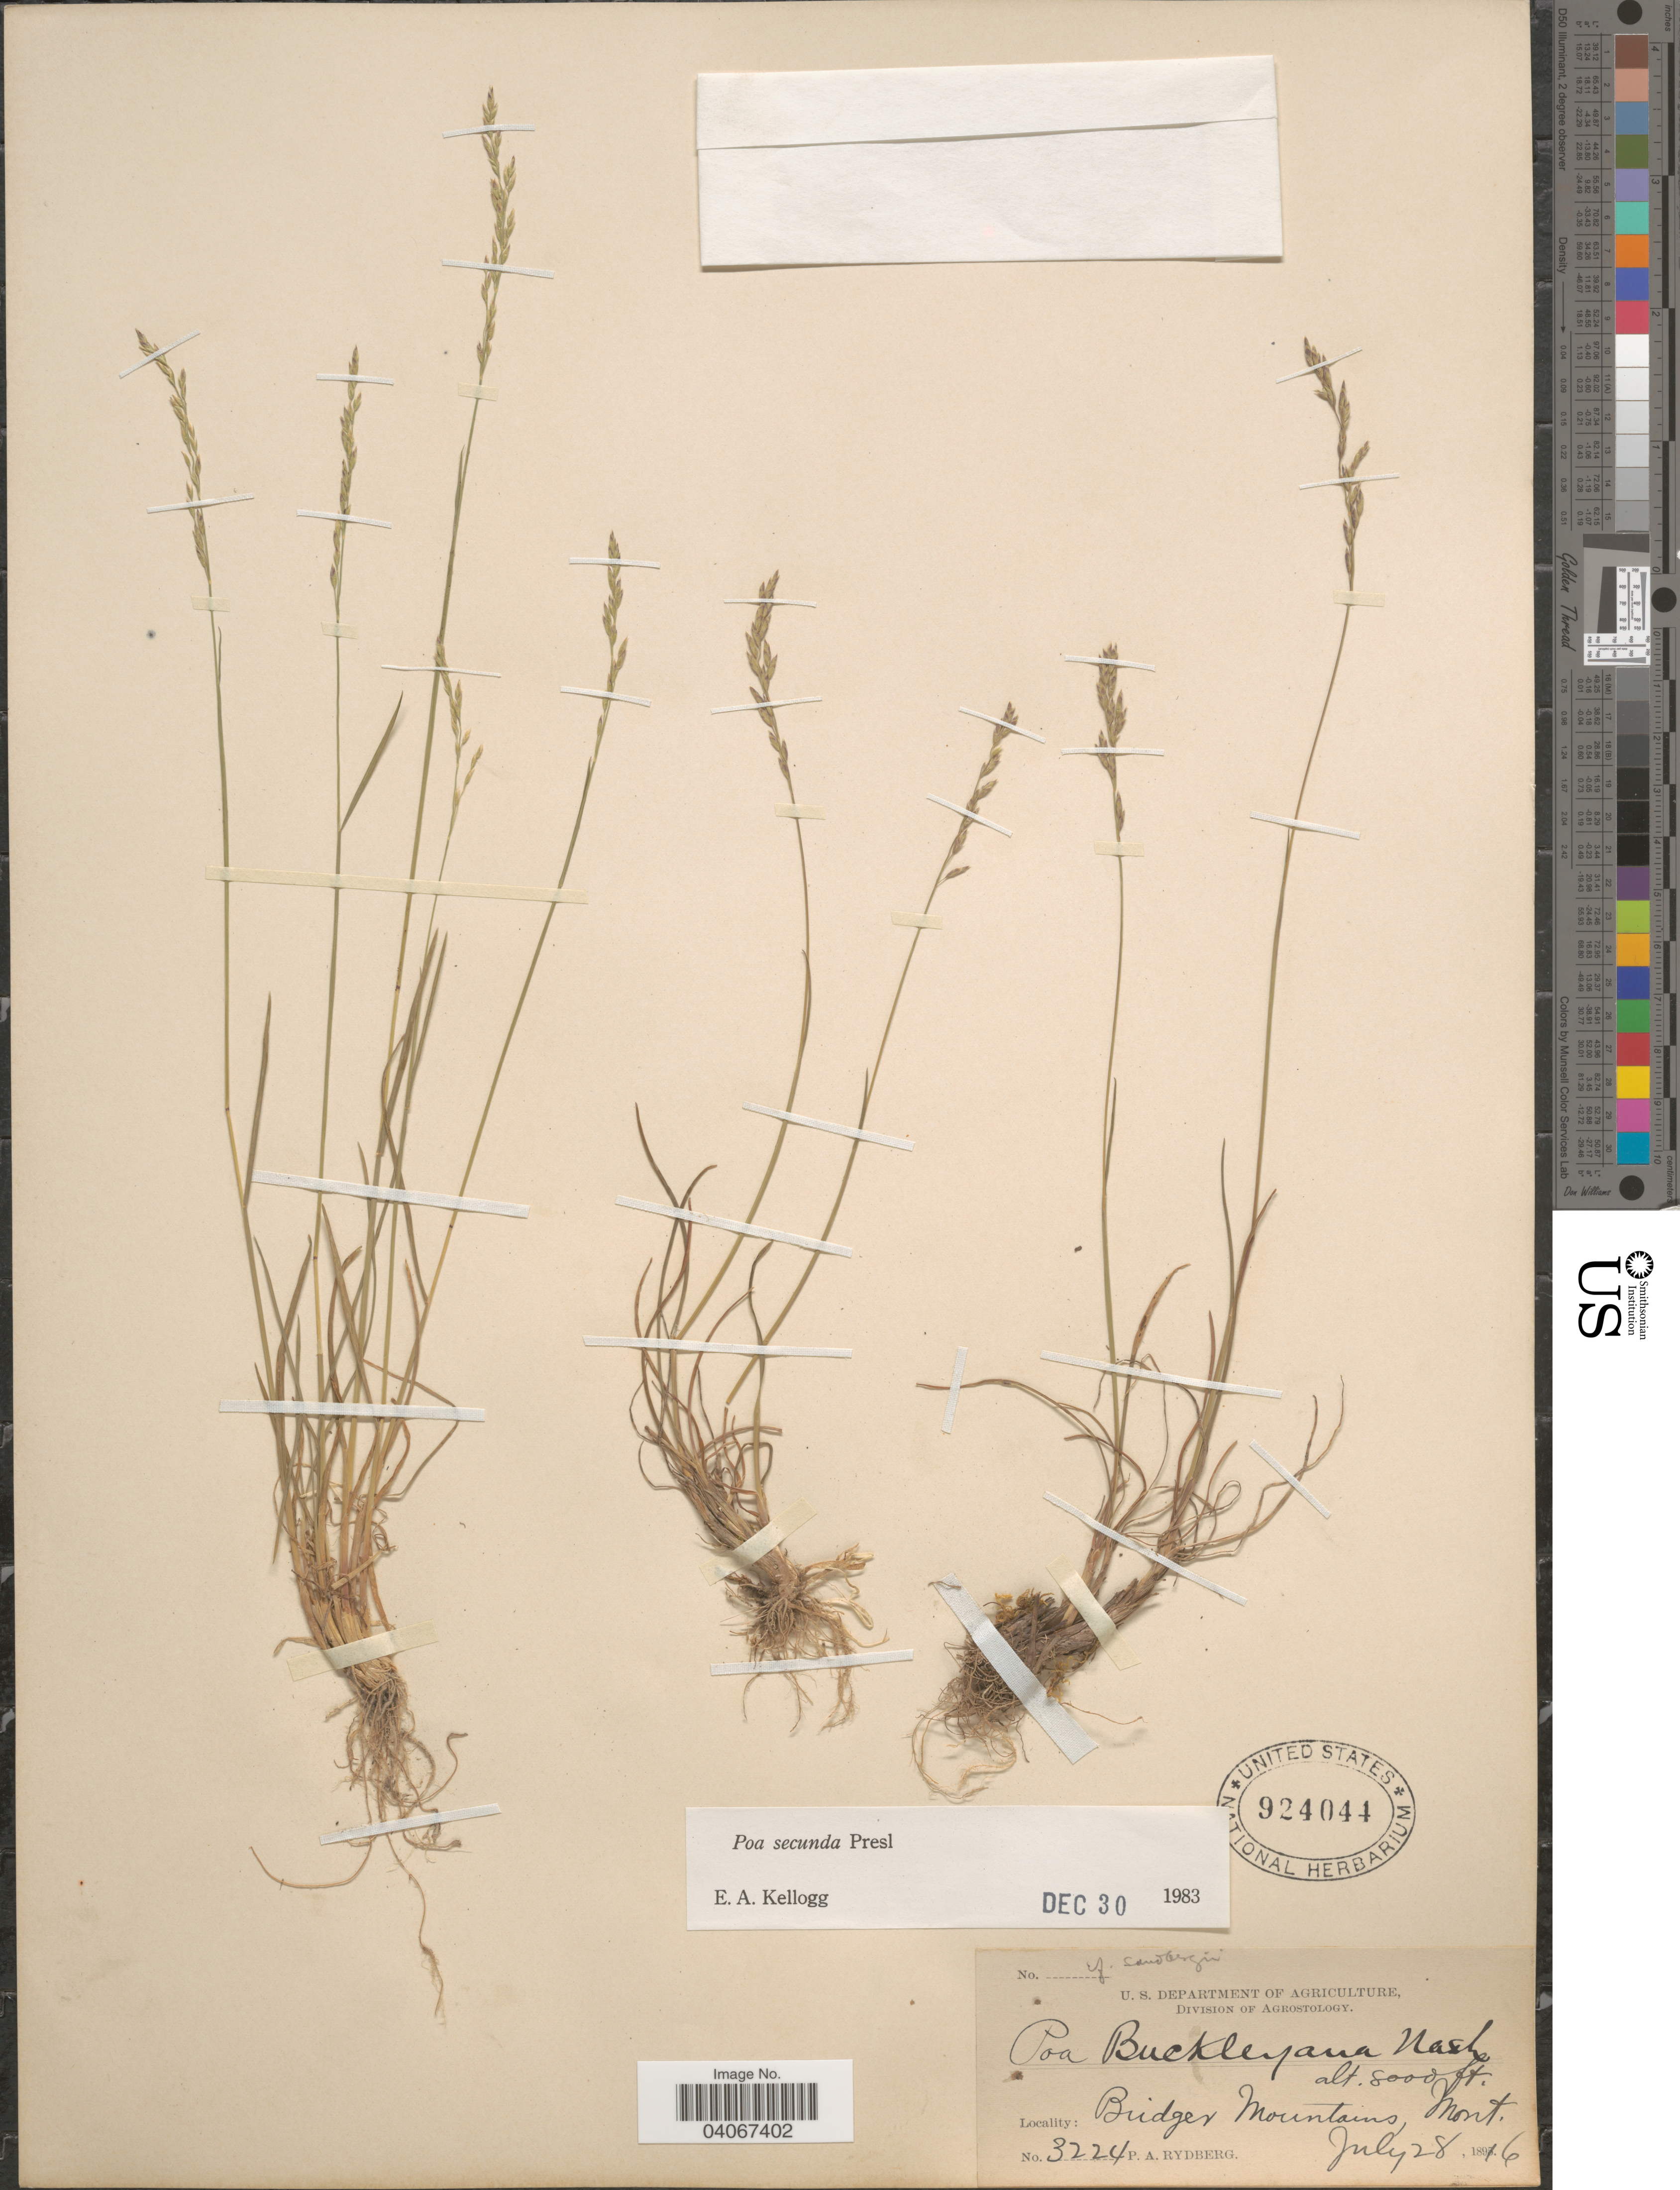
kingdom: Plantae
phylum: Tracheophyta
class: Liliopsida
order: Poales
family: Poaceae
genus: Poa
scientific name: Poa secunda subsp. secunda var. secunda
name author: J. Presl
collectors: P. A. Rydberg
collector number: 3224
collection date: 1816-07-28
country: United States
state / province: Montana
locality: Bridger Mountains.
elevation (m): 2438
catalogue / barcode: US 924044